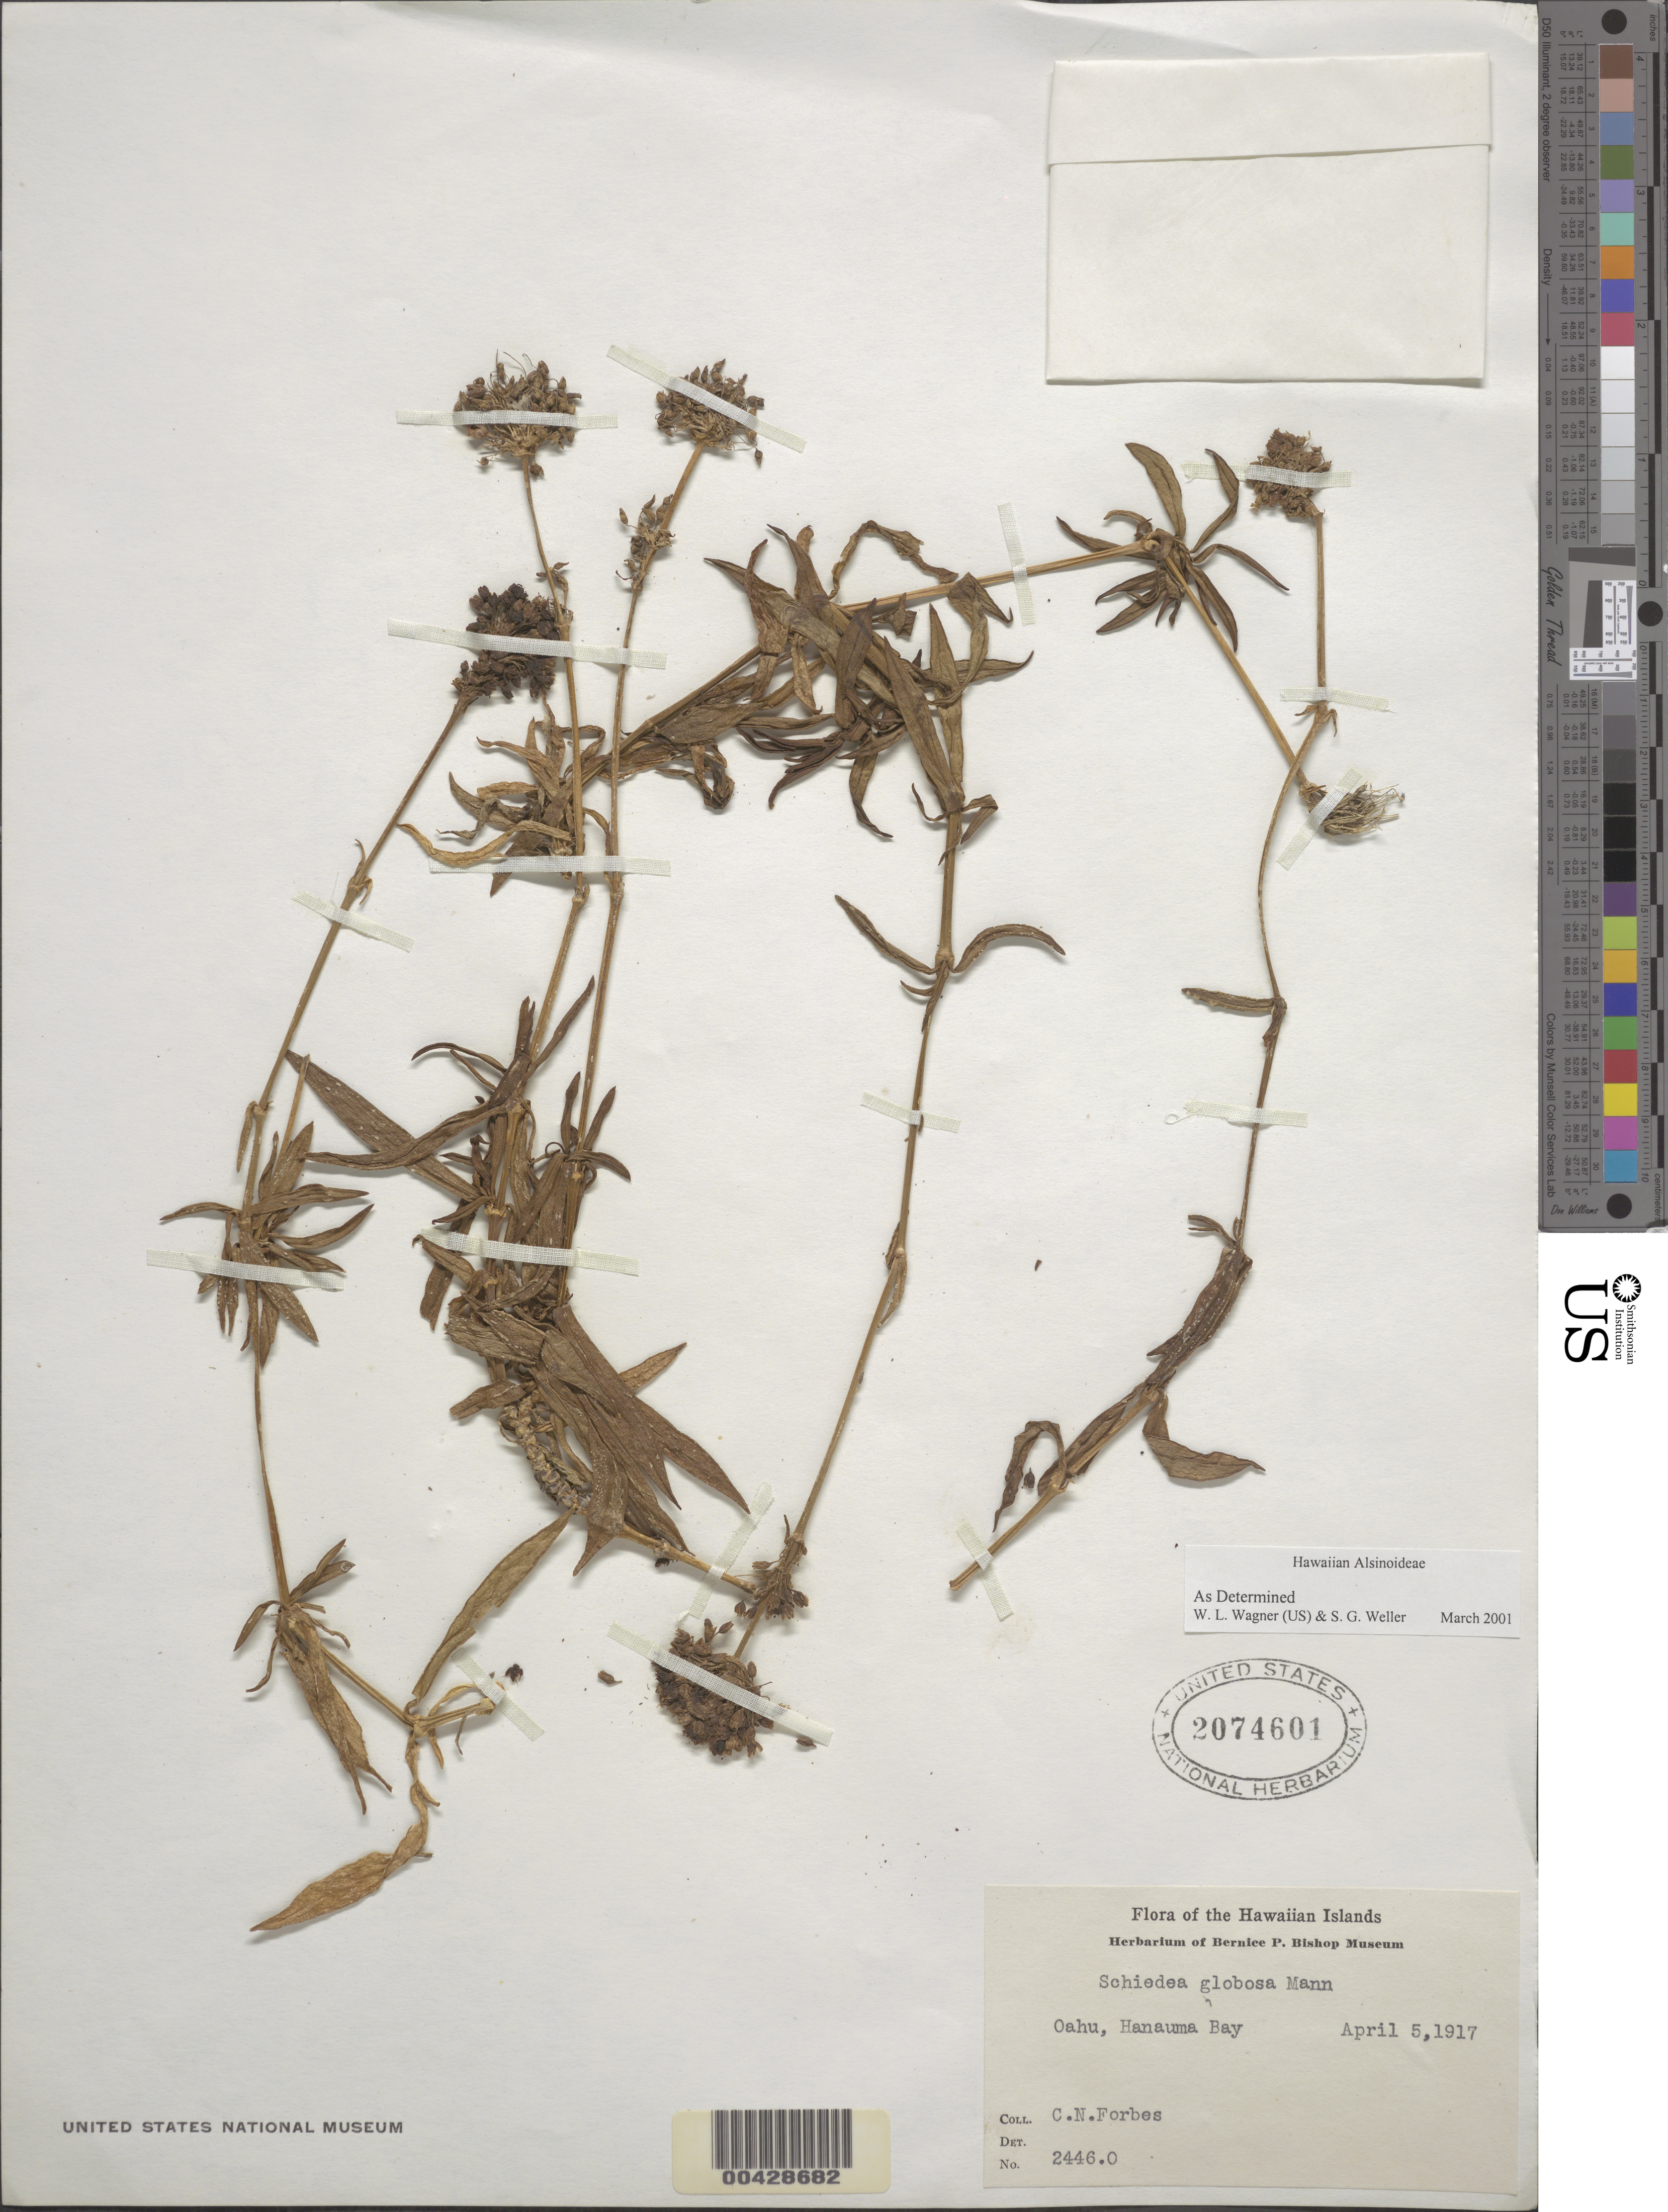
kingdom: Plantae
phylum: Tracheophyta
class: Magnoliopsida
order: Caryophyllales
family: Caryophyllaceae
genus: Schiedea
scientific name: Schiedea globosa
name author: H. Mann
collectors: C. N. Forbes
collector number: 2446.O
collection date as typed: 5 Apr 1917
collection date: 1917-04-05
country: United States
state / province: Hawaii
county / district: Honolulu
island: Oahu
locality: Hanauma Bay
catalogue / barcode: US 2074601